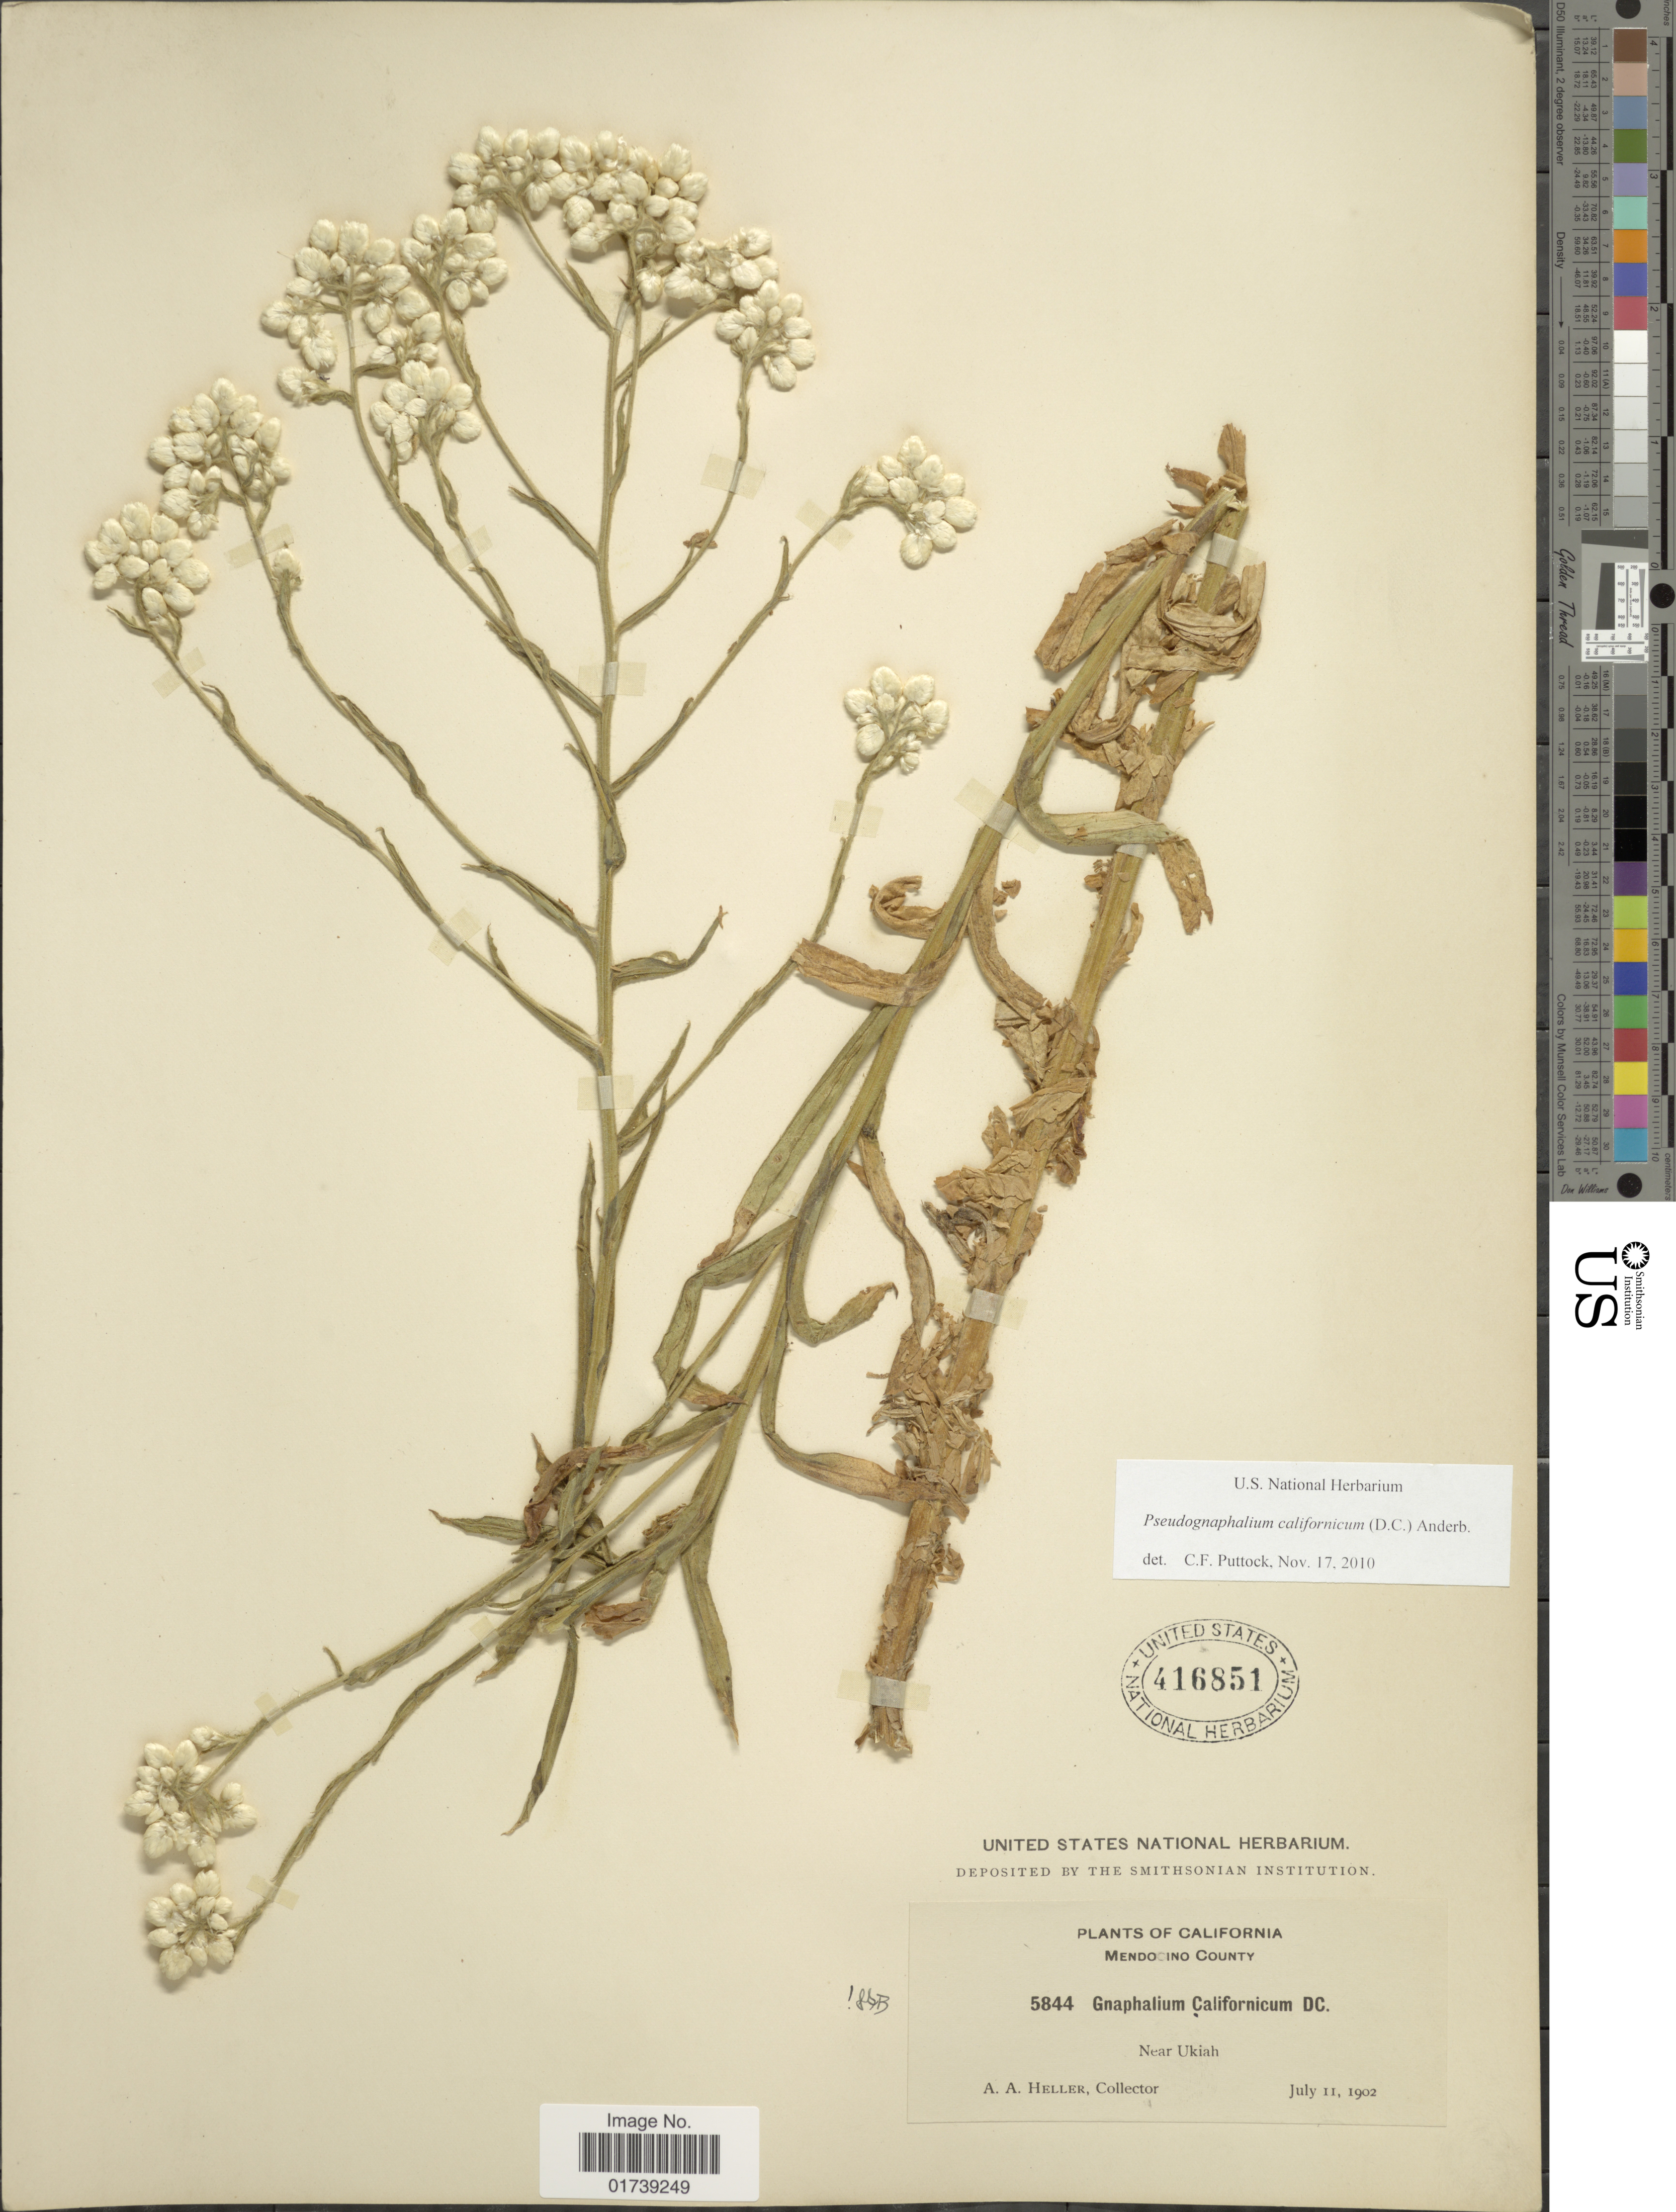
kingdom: Plantae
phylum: Tracheophyta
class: Magnoliopsida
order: Asterales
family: Asteraceae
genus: Pseudognaphalium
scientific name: Pseudognaphalium californicum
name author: (DC.) Anderb.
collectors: A. A. Heller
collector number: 5844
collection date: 1902-07-11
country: United States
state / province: California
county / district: Mendocino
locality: Mendocino County, Near Ukiah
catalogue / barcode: US 416851